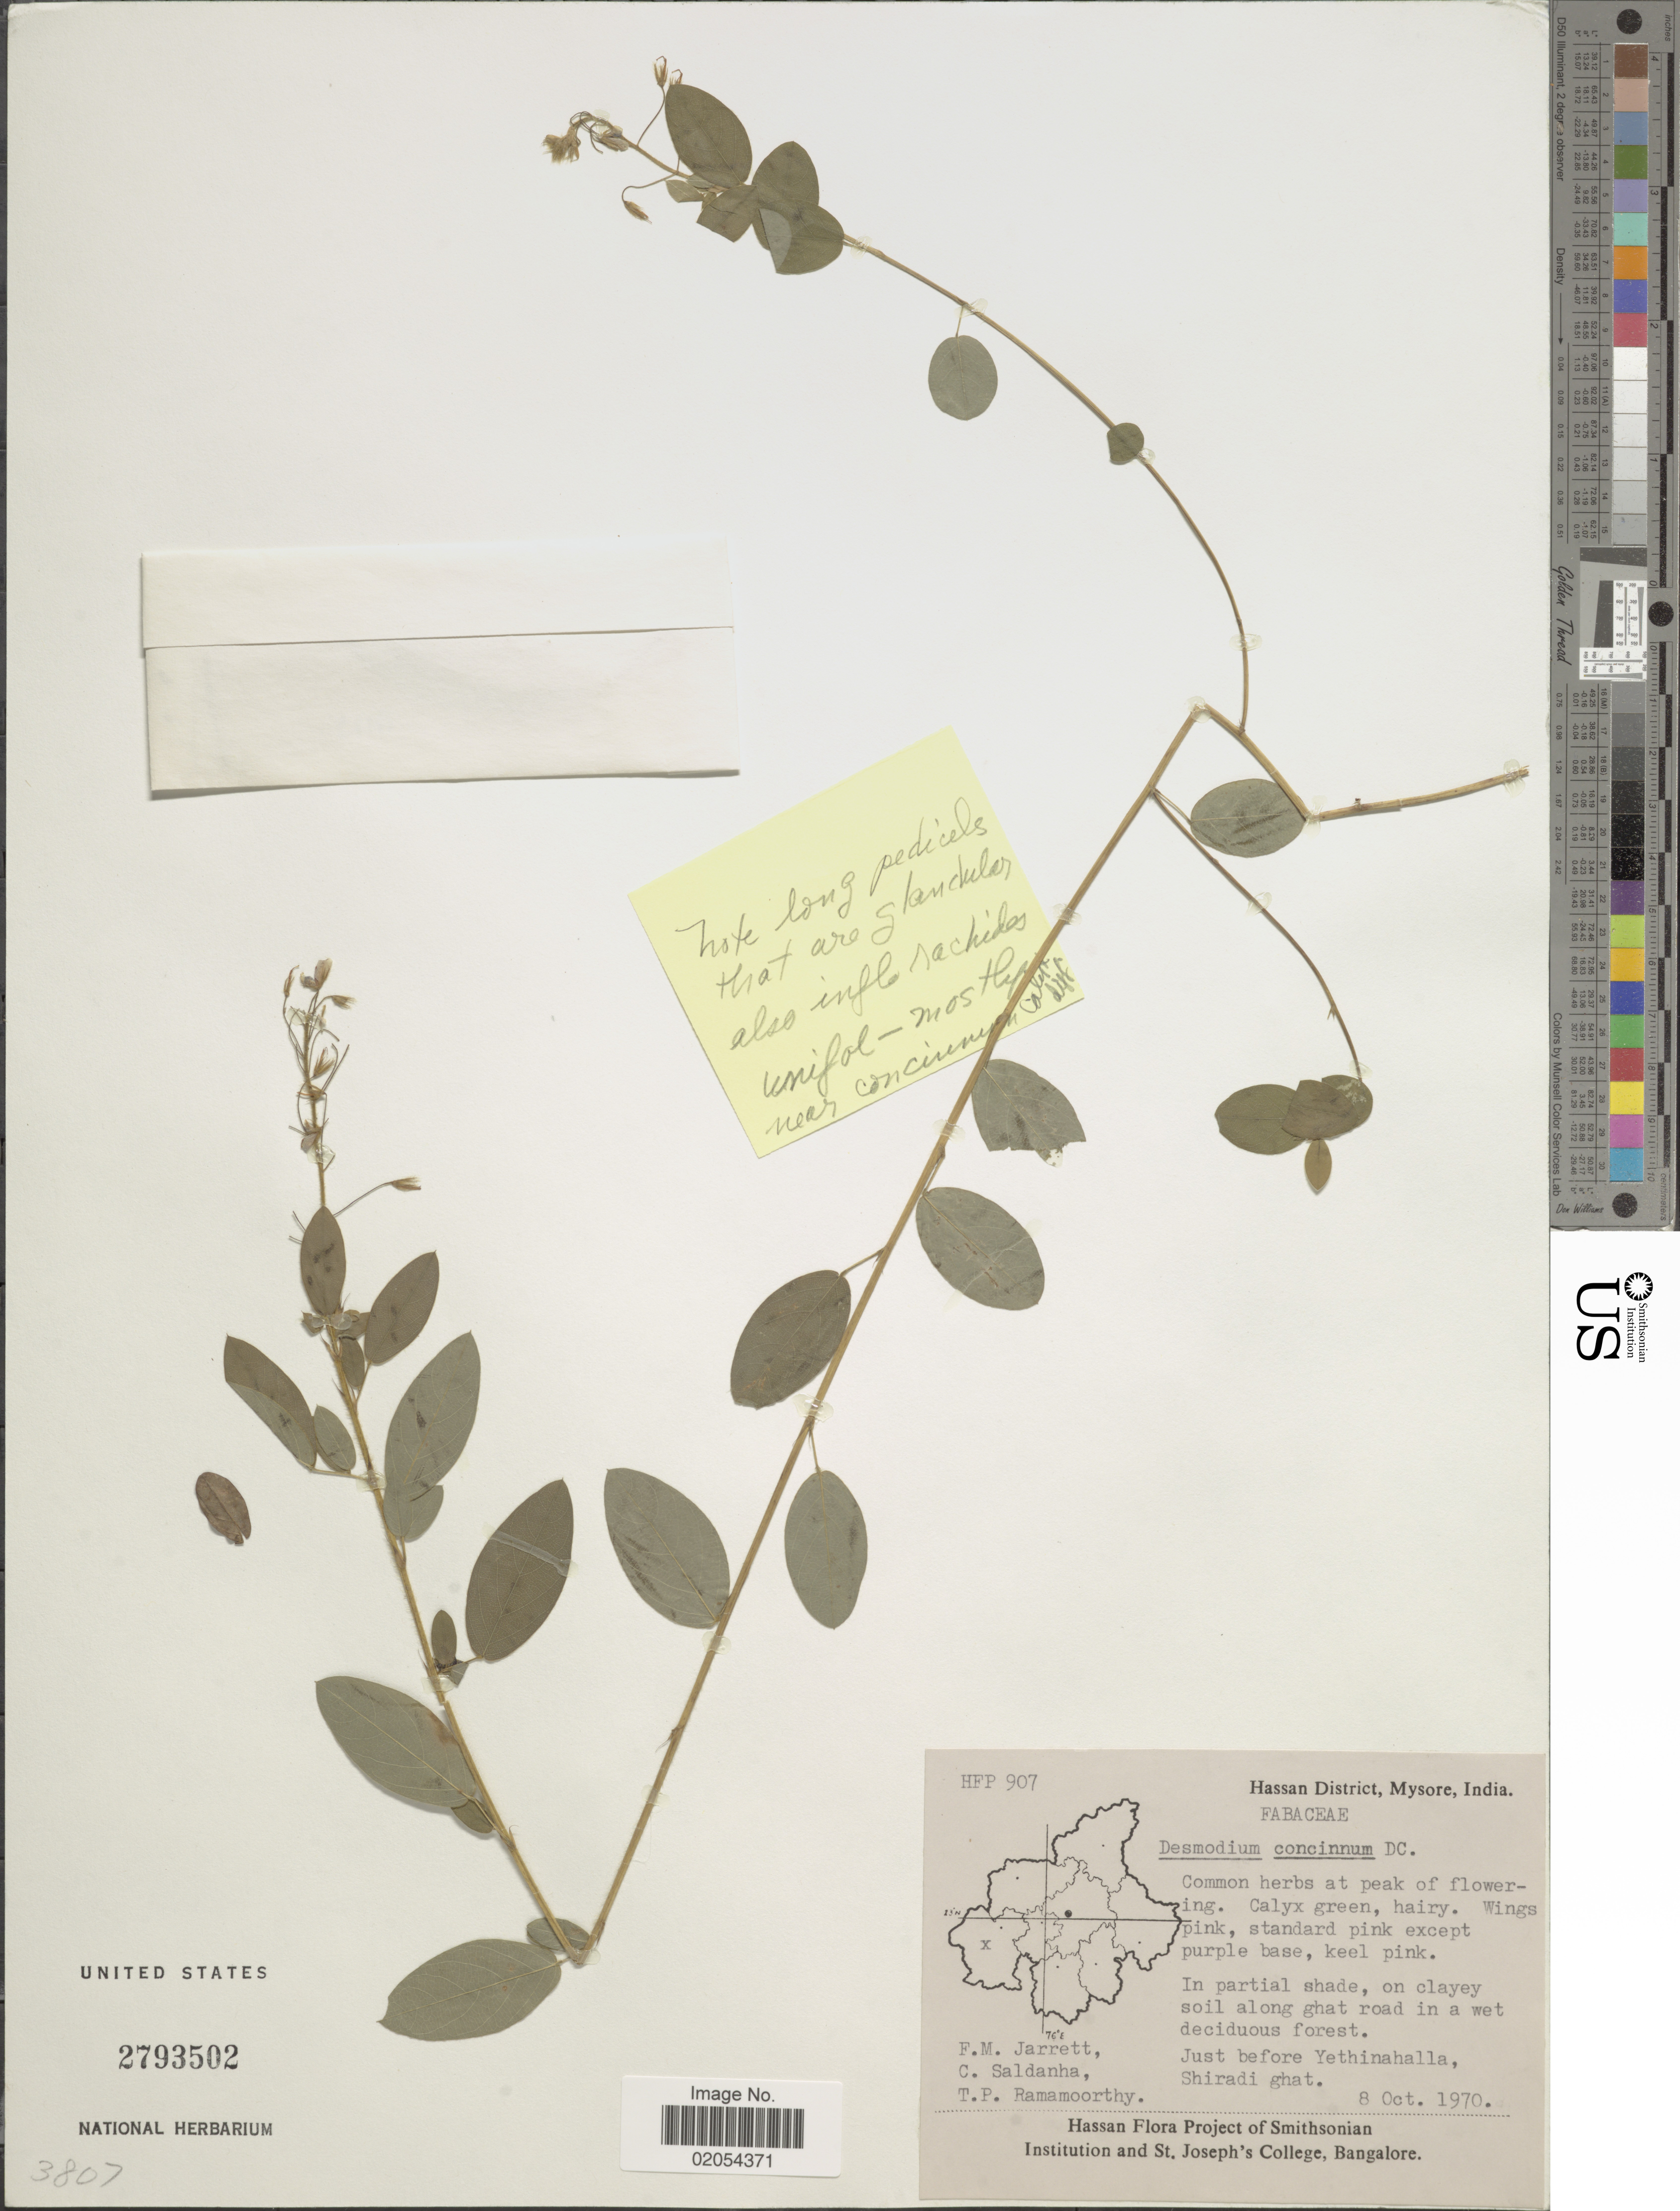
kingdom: Plantae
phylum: Tracheophyta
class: Magnoliopsida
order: Fabales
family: Fabaceae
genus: Desmodium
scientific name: Desmodium concinnum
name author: DC.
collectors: F. M. Jarrett, C. Saldanha & T. P. Ramamoorthy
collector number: HFP907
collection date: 1970-10-08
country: India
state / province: Karnataka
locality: Hassan District, Mysore, India. Just before Yethinahalla, Shiradi ghat.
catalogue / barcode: US 2793502